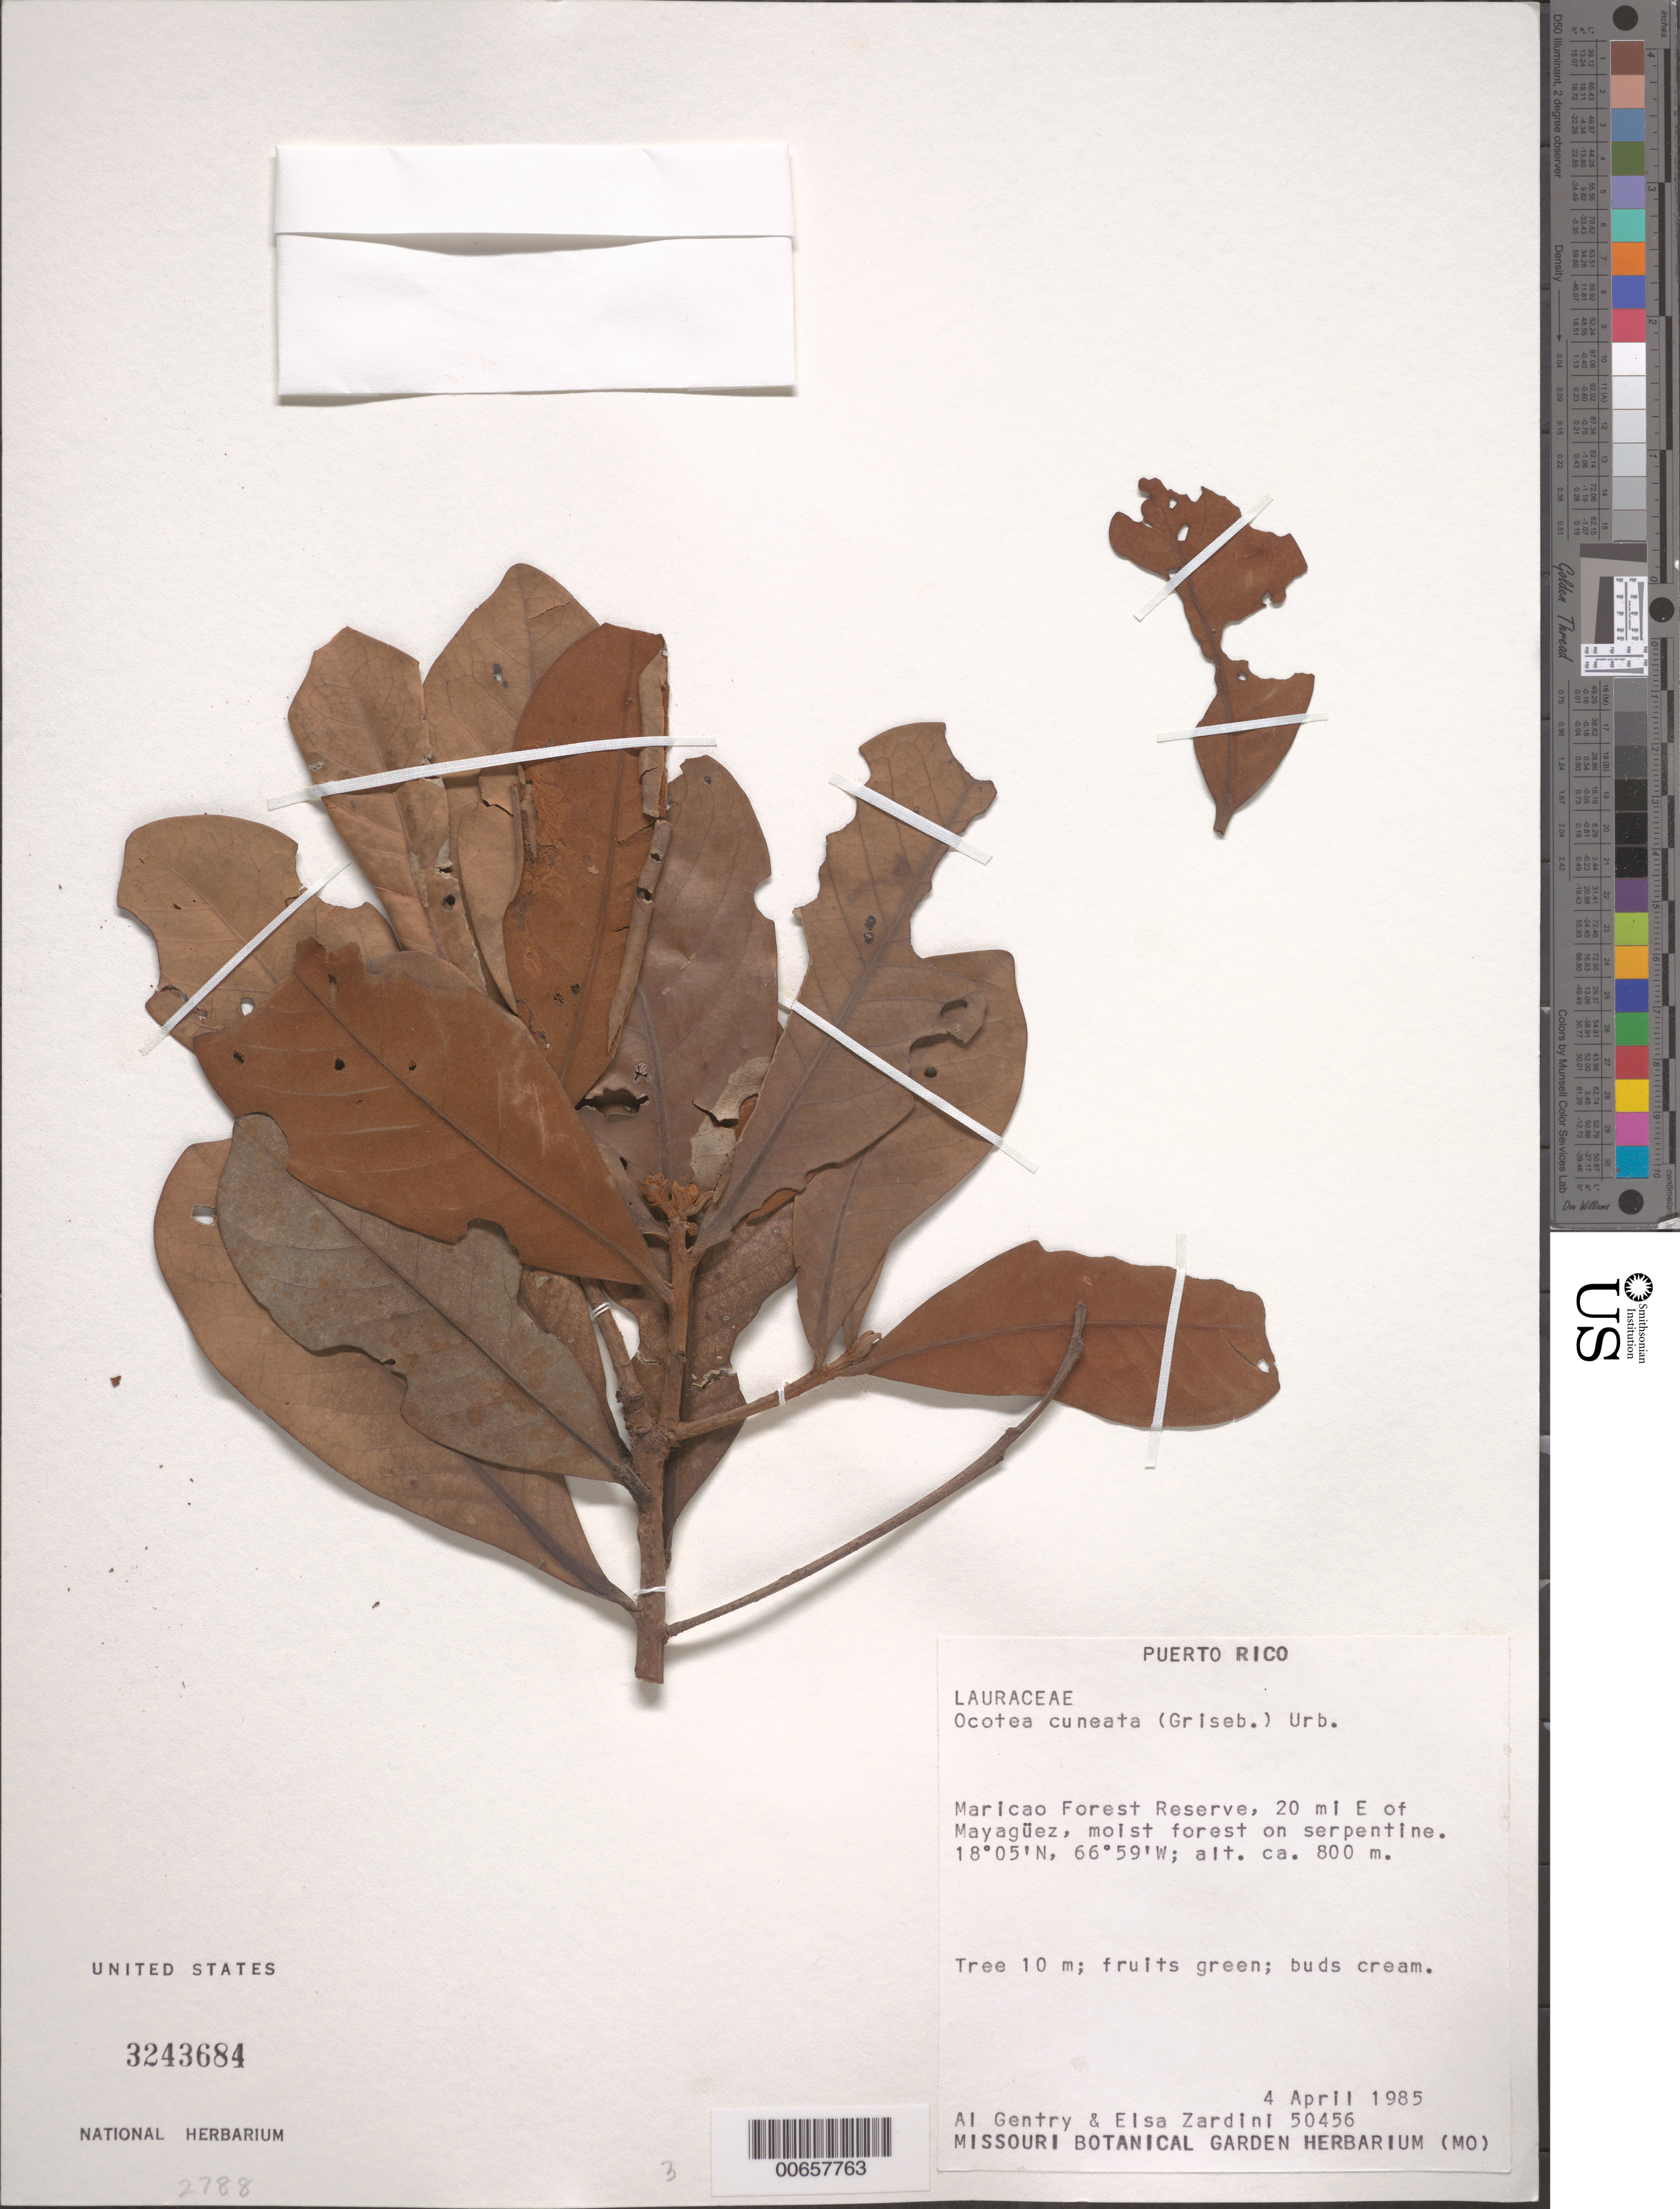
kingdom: Plantae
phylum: Tracheophyta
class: Magnoliopsida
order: Laurales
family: Lauraceae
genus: Ocotea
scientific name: Ocotea cuneata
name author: (Griseb.) M. Gómez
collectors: A. H. Gentry & E. M. Zardini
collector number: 50456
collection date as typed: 04 Apr 1985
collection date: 1985-04-04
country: Puerto Rico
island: Greater Antilles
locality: Maricao Forest Reserve, 20 mi E of Mayaguez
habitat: Moist forest on serpentine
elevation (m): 800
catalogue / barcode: US 3243684